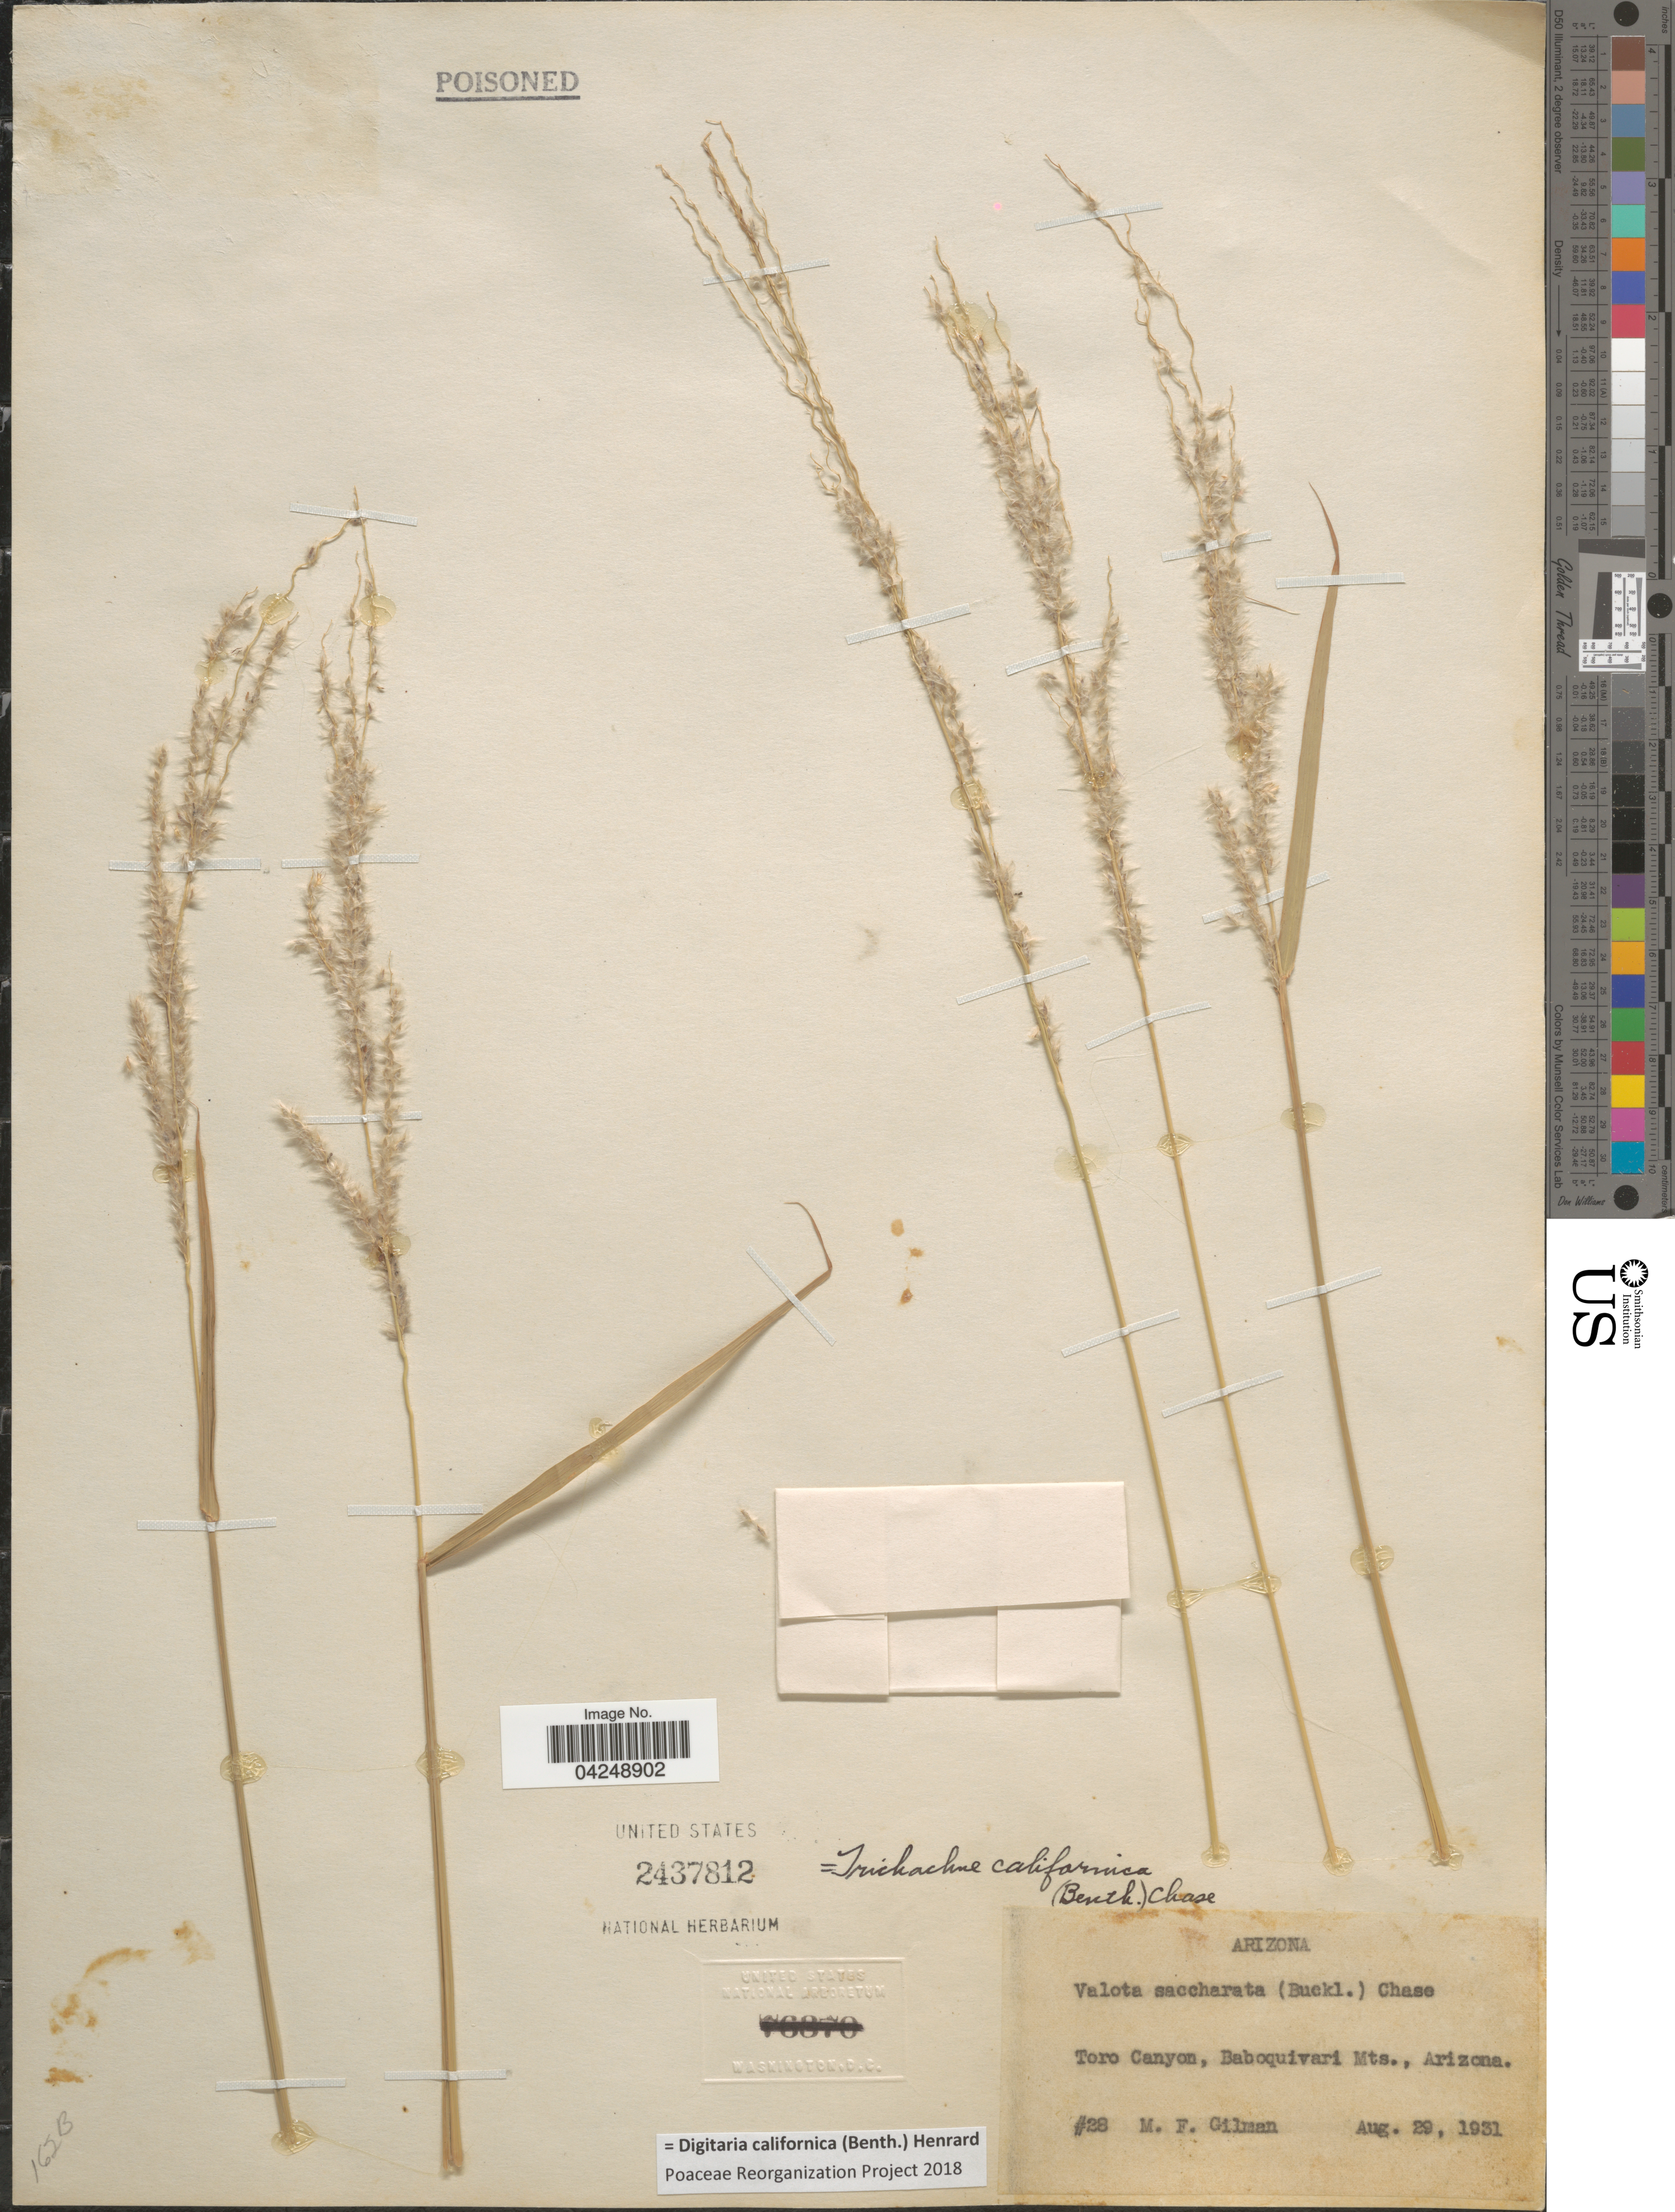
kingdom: Plantae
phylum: Tracheophyta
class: Liliopsida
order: Poales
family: Poaceae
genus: Digitaria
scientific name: Digitaria californica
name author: (Benth.) Henr.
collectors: M. F. Gilman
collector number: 28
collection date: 1931-08-29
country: United States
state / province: Arizona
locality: Toro Canyon, Baboquivari Mts.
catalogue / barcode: US 2437812